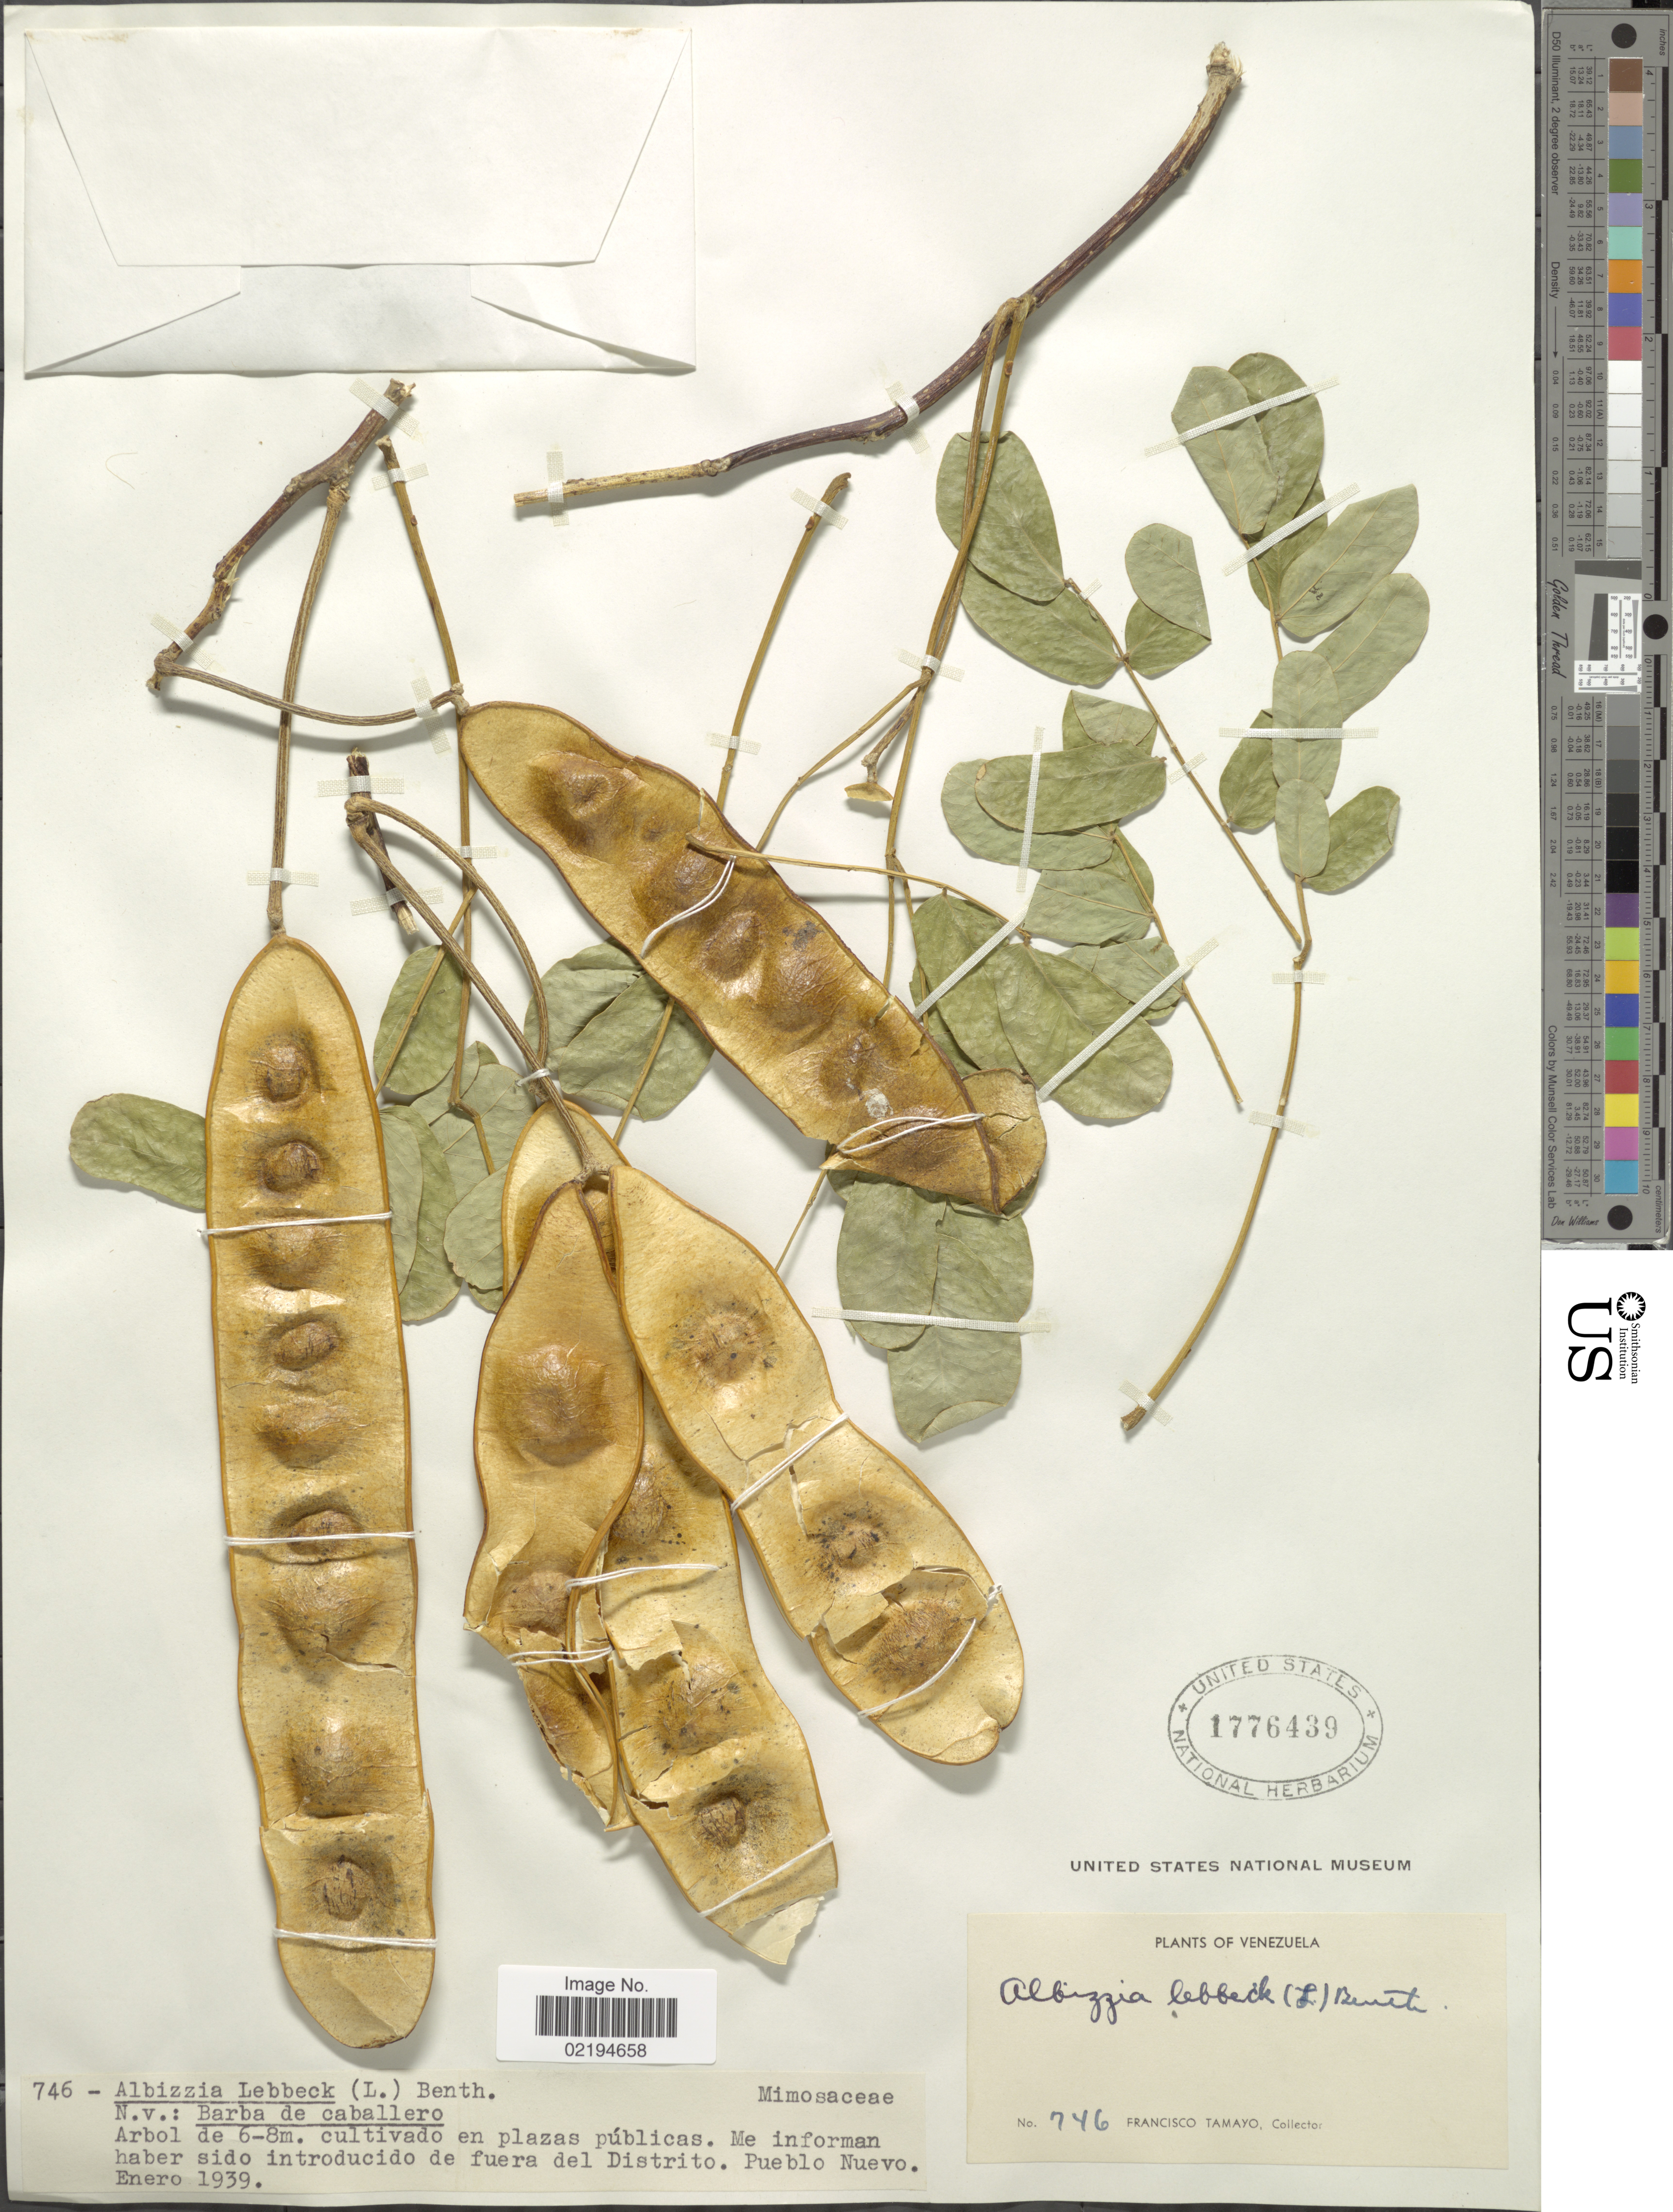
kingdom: Plantae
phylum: Tracheophyta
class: Magnoliopsida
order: Fabales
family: Fabaceae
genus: Albizia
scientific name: Albizia lebbeck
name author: (L.) Benth.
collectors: F. Tamayo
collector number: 746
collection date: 1939-01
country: Venezuela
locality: Cultivado en plazas publicas, Me informan haber sido introducido de fuera del Distrito, Pueblo Nuevo.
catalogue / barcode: US 1776439